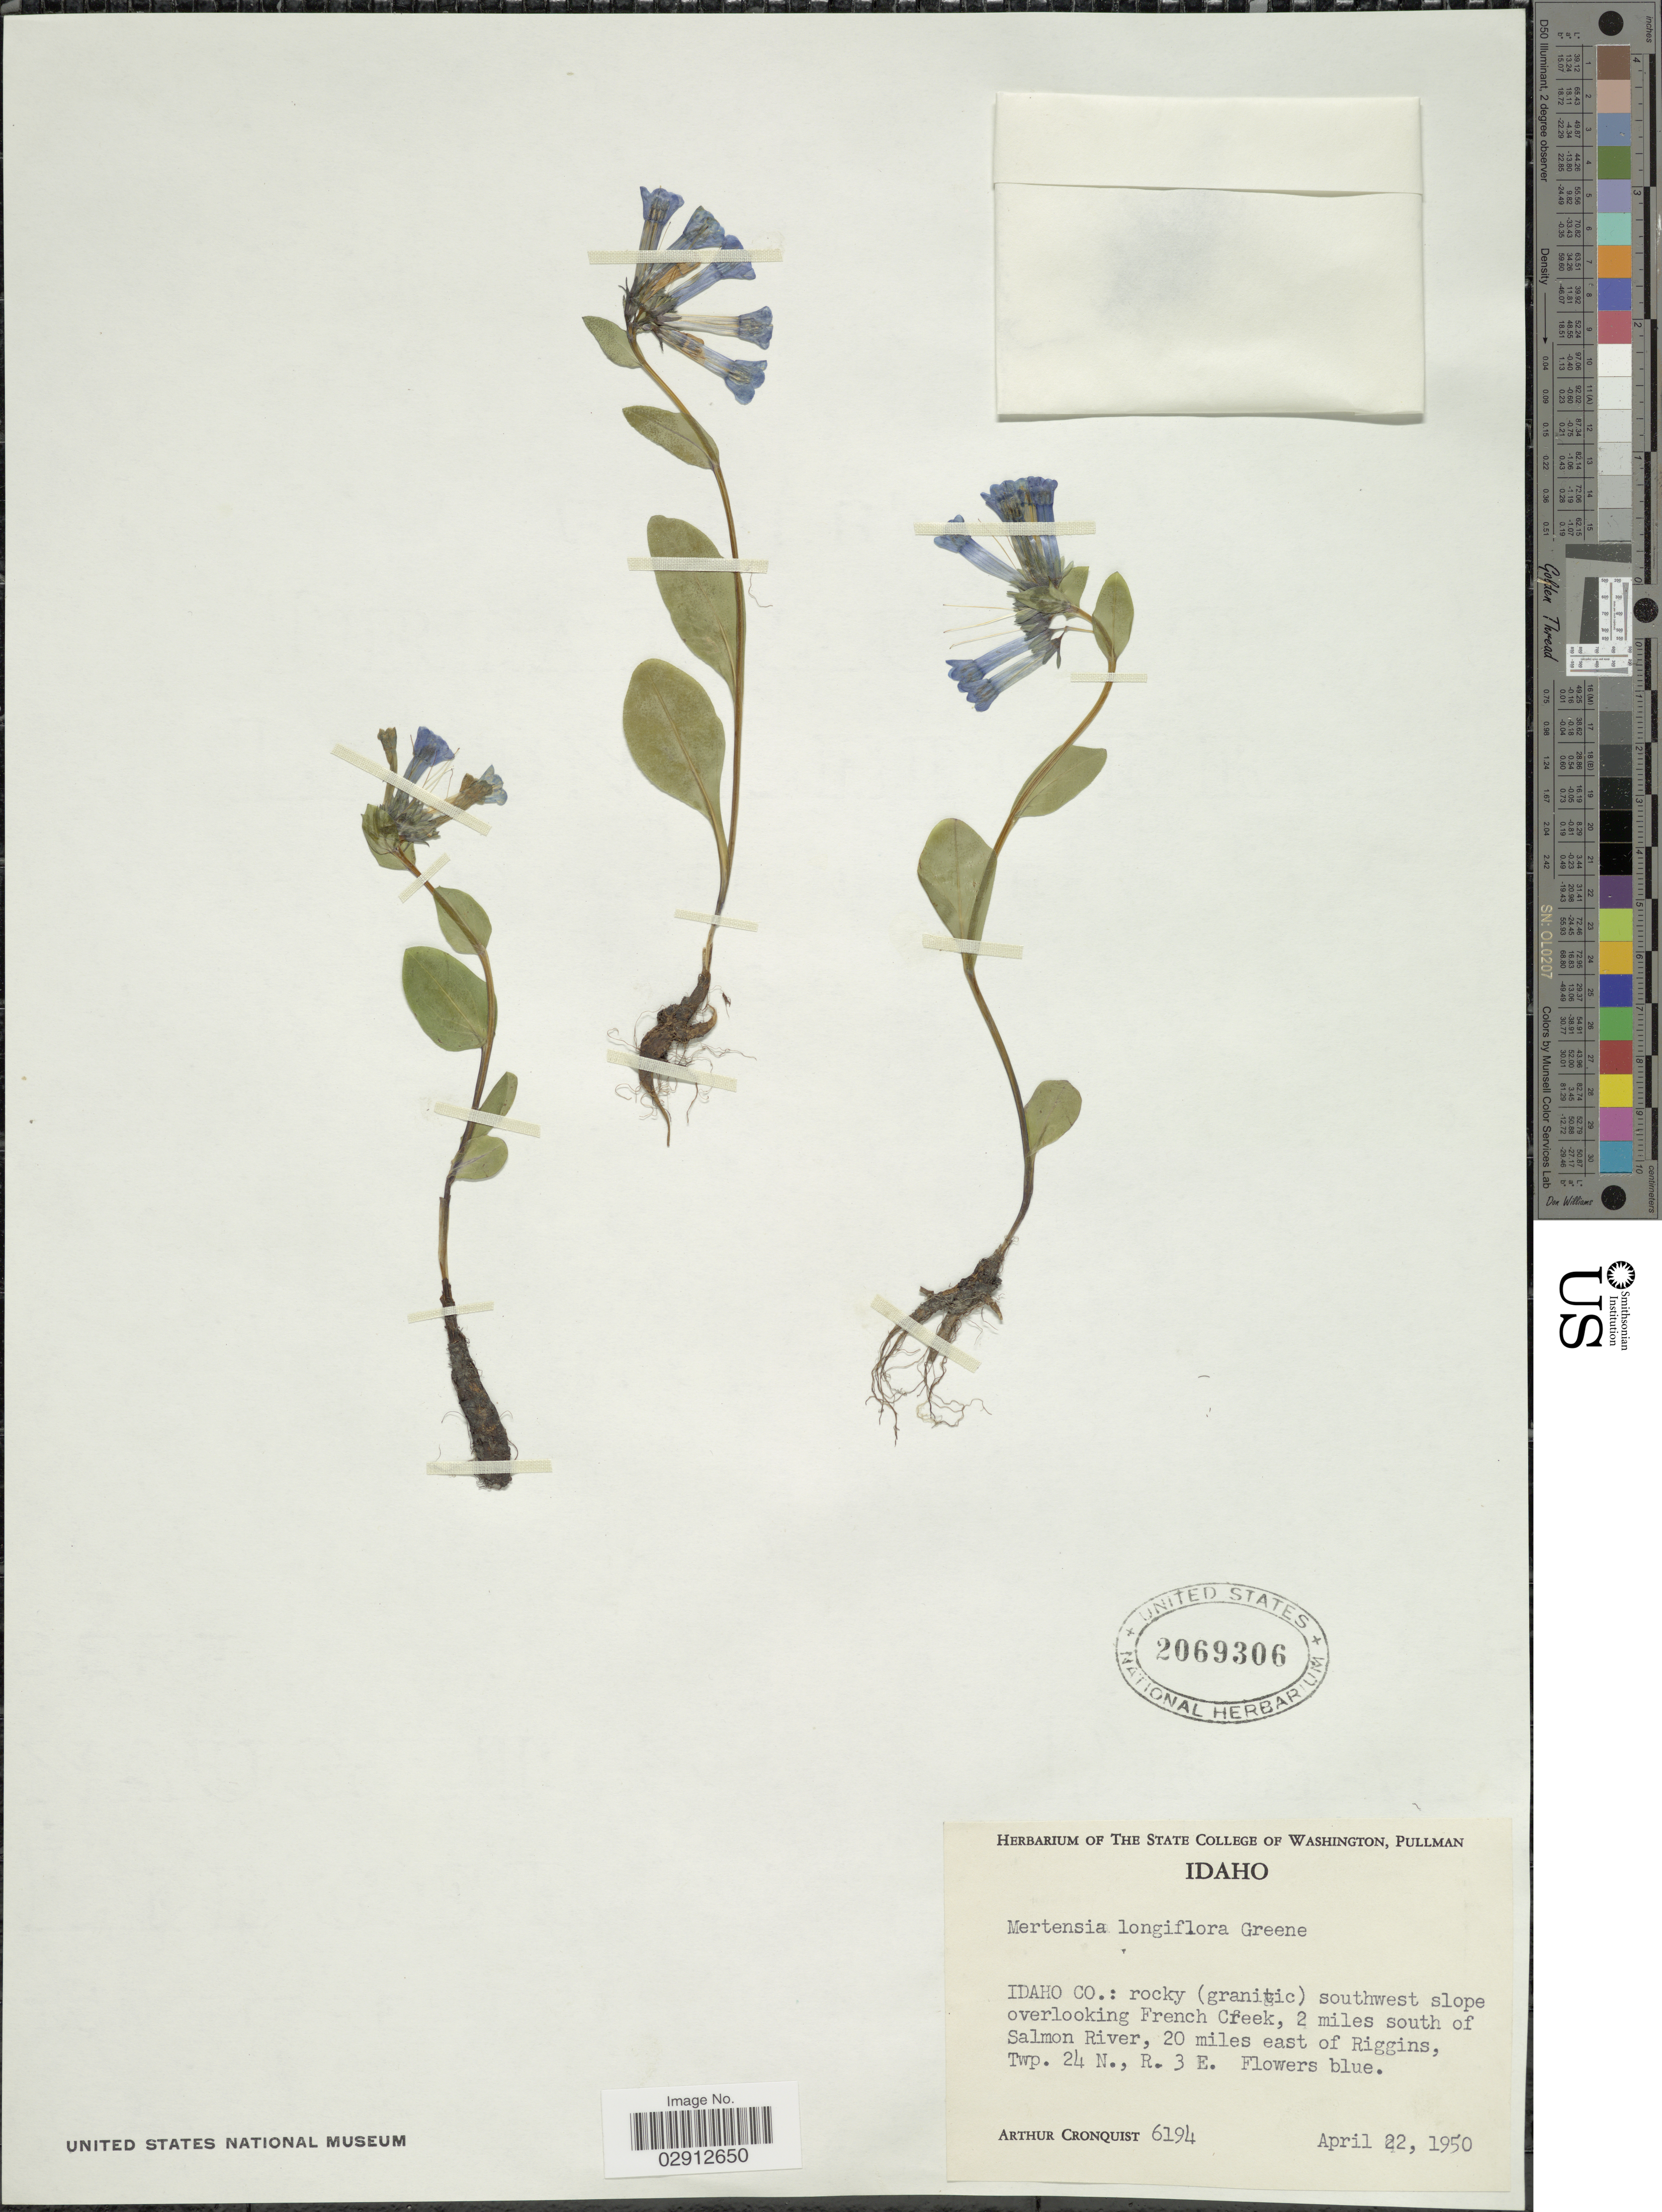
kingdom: Plantae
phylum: Tracheophyta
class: Magnoliopsida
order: Boraginales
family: Boraginaceae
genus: Mertensia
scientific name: Mertensia longiflora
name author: Rydb.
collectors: A. J. Cronquist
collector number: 6194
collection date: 1950-04-22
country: United States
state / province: Idaho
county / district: Idaho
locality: rocky (granitic) southwest slope overlooking French Creek, 2 miles south of Salmon River, 20 miles east of Riggins, Twp. 24 N., R. 3 E.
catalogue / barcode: US 2069306